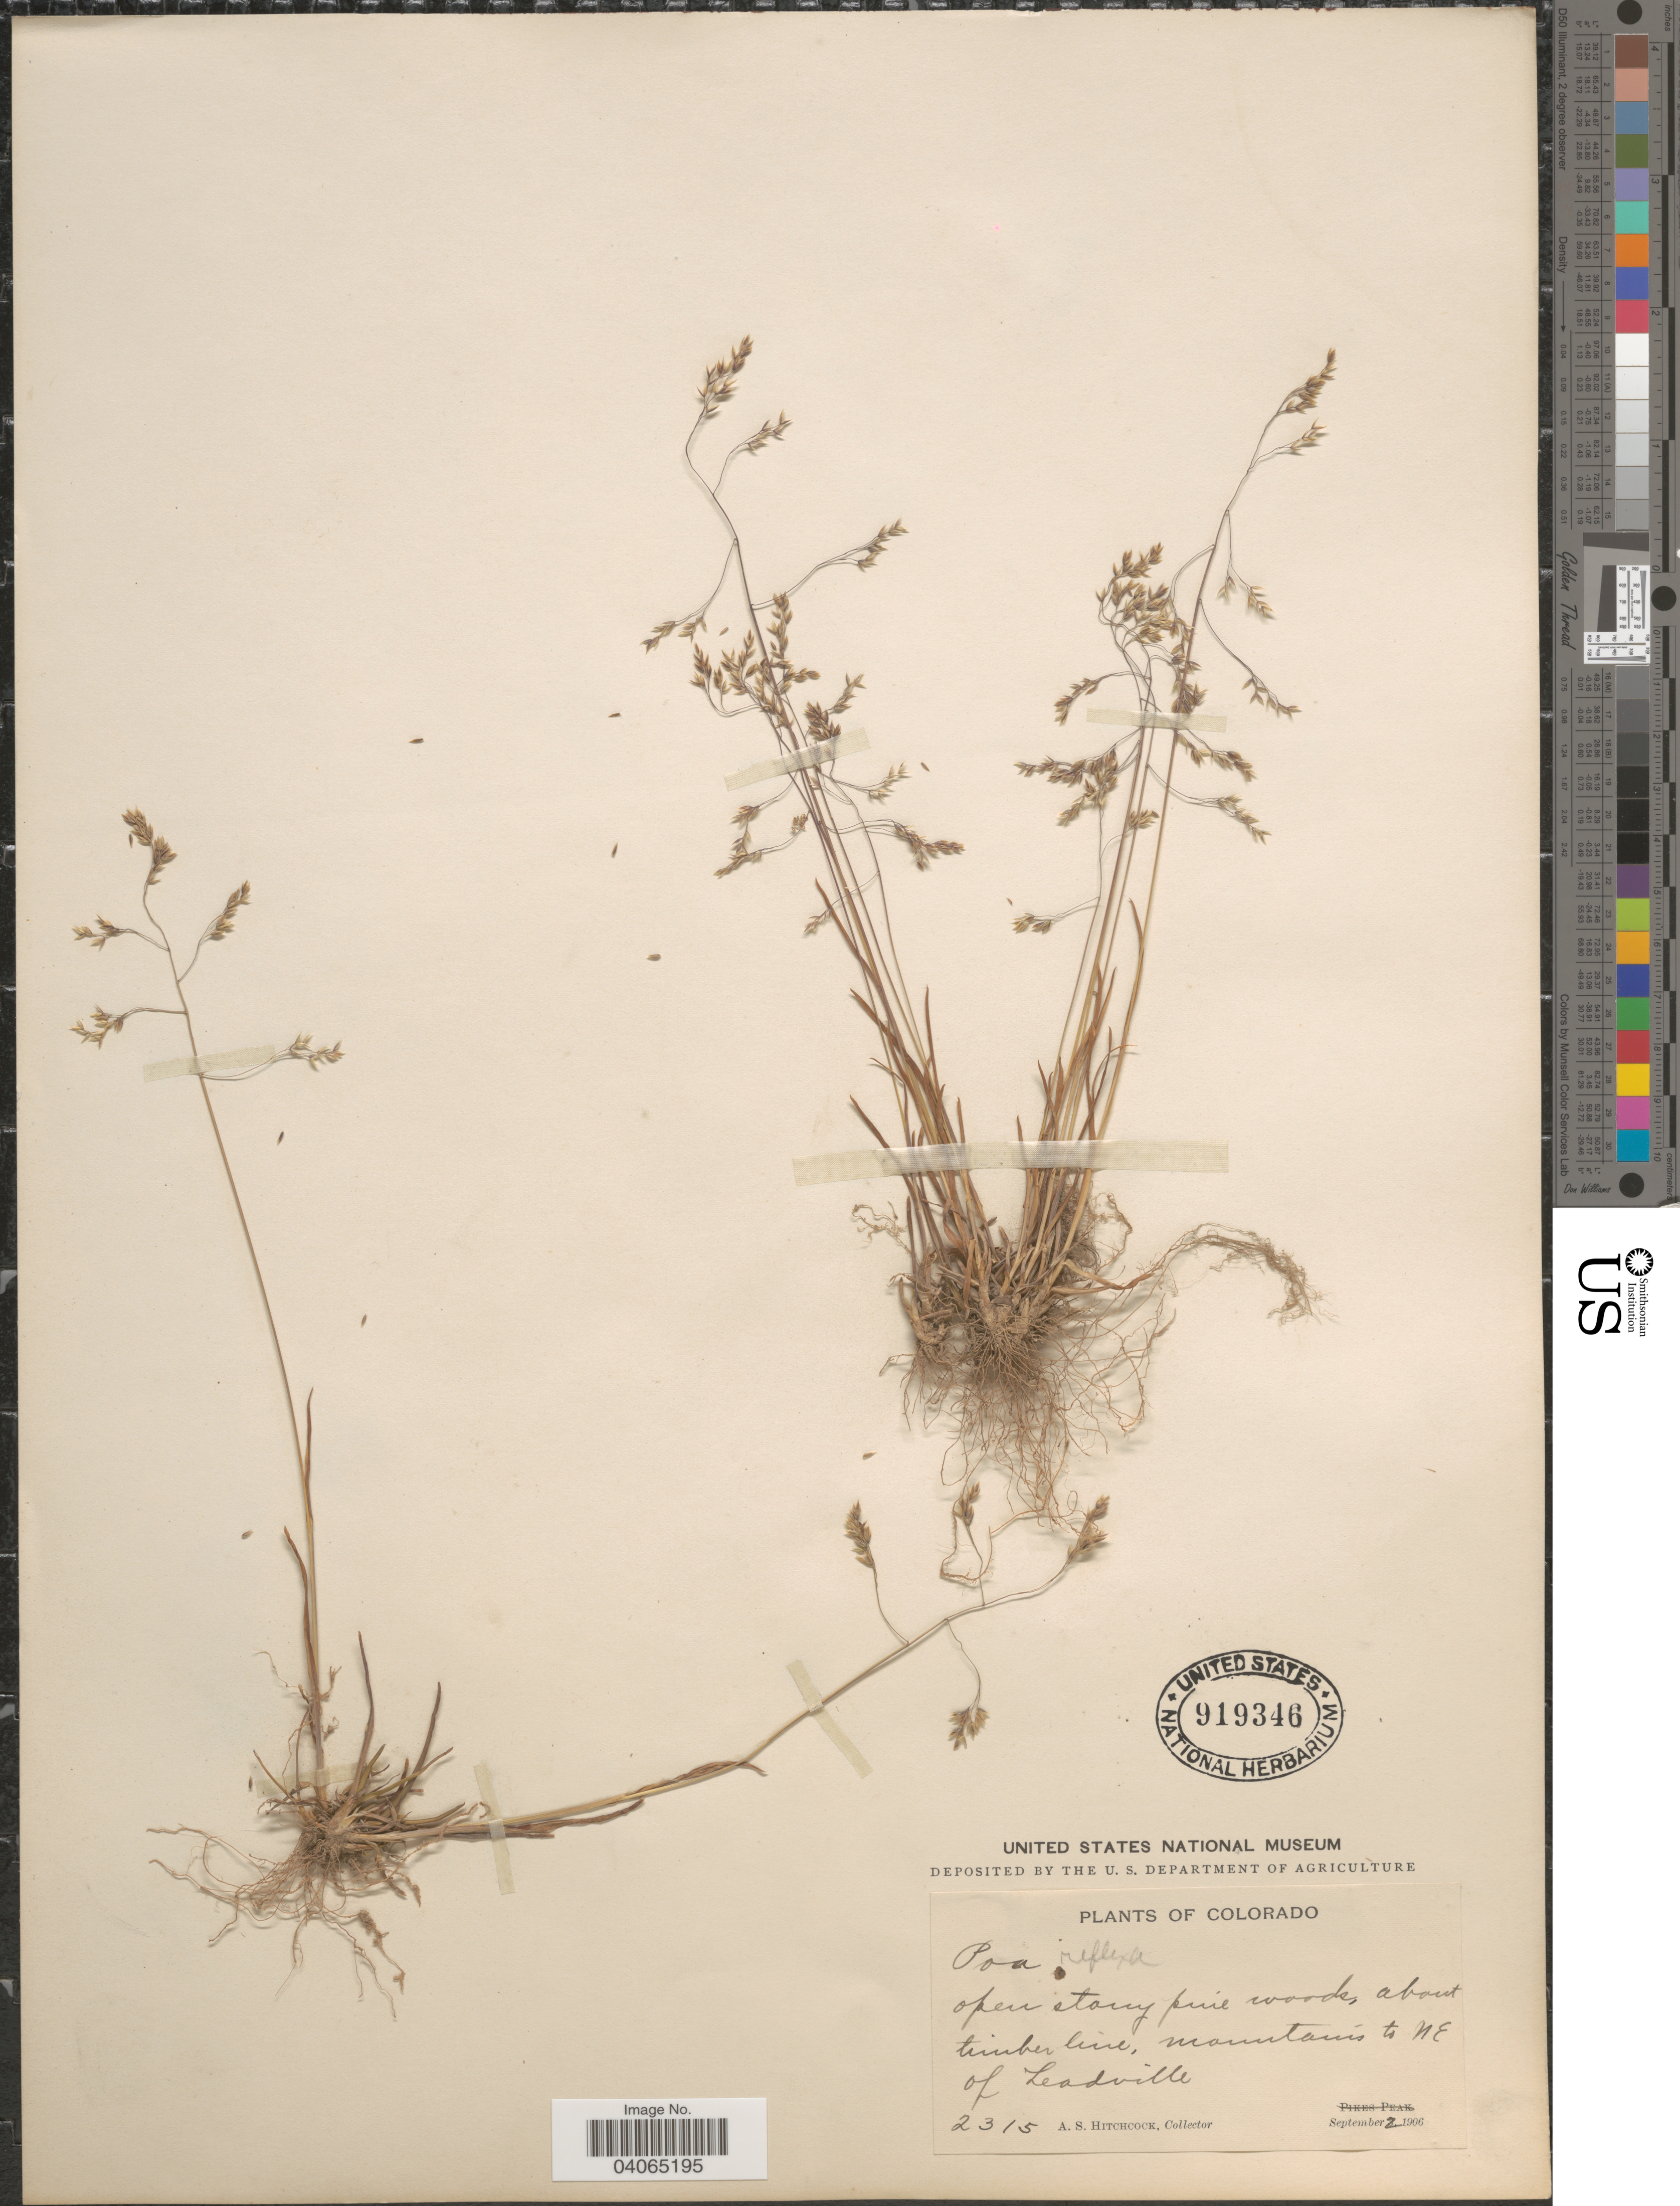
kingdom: Plantae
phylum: Tracheophyta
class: Liliopsida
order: Poales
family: Poaceae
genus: Poa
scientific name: Poa reflexa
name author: Vasey & Scribn.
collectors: A. S. Hitchcock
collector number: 2315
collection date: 1906-09-02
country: United States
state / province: Colorado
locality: Open stony pine woods, about timber line, mountains to NE of Leadville.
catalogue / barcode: US 919346